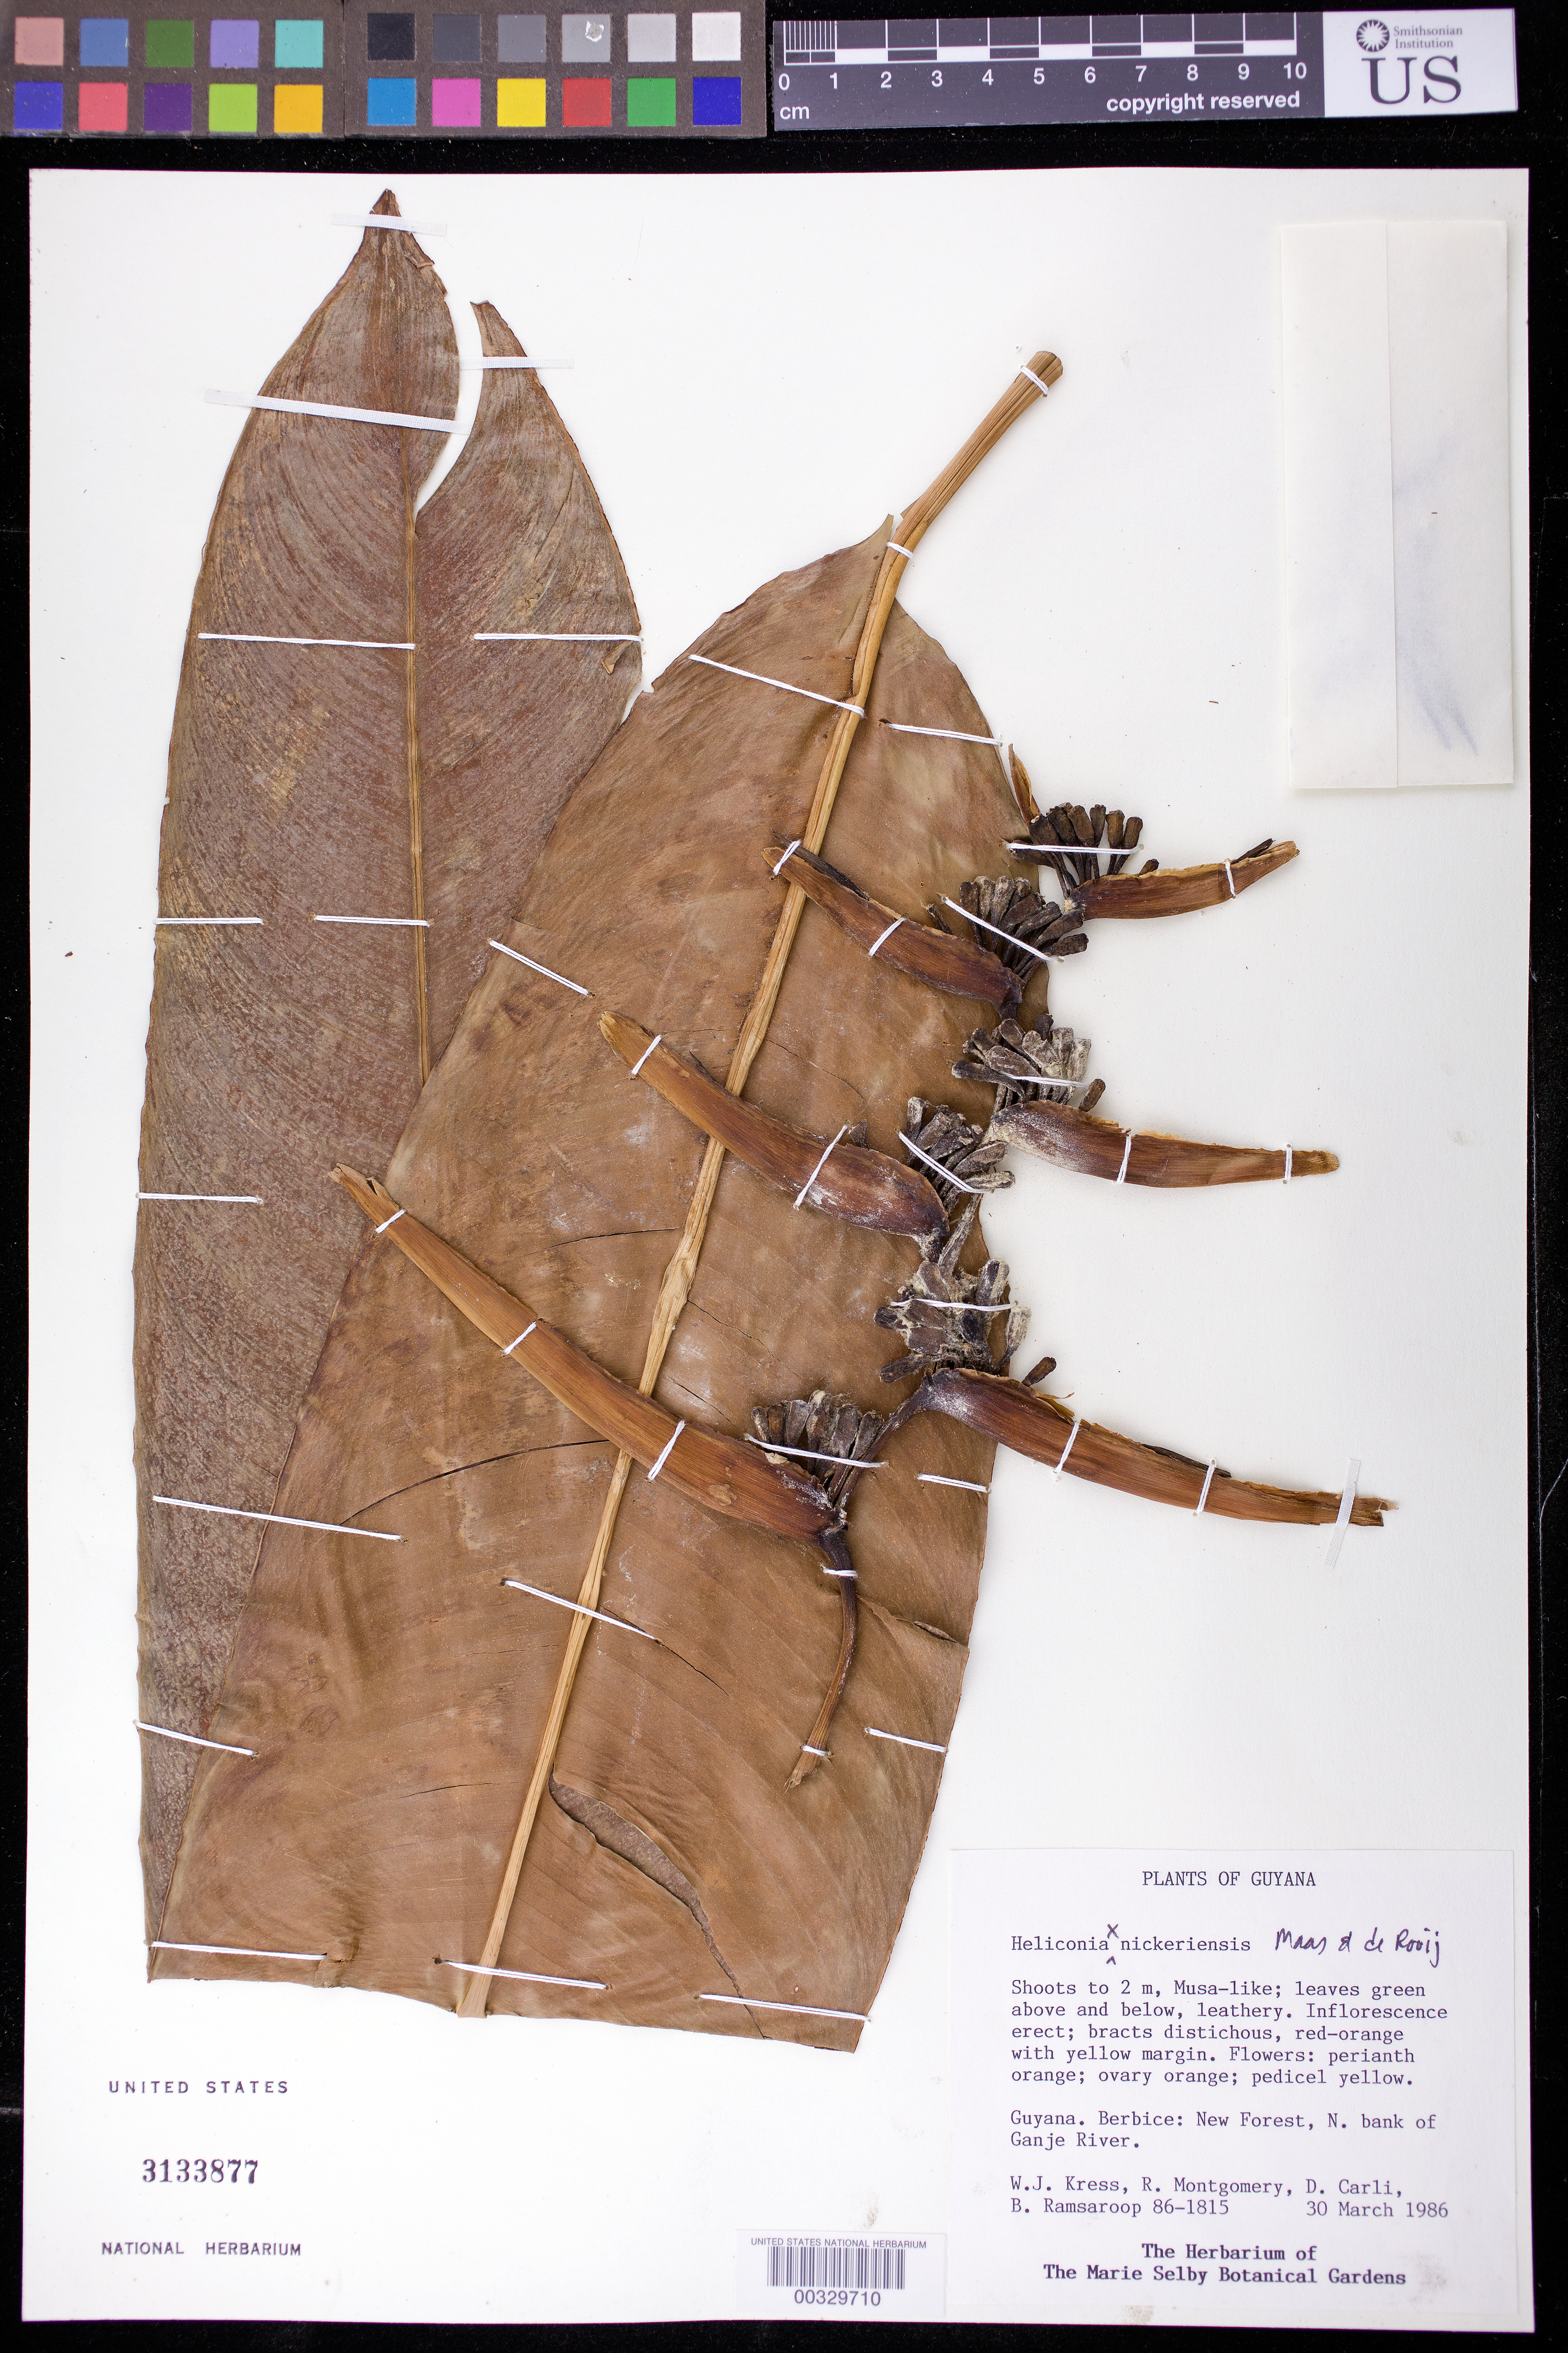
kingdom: Plantae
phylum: Tracheophyta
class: Liliopsida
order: Zingiberales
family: Heliconiaceae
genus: Heliconia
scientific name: Heliconia x nickeriensis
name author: Maas & de Rooij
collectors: W. J. Kress, R. Montgomery, D. Carli & B. Ramsaroop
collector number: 86-1815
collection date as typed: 30 Mar 1986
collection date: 1986-03-30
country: Guyana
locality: Berbice, new forest, n bank of ganje river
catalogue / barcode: US 3133877